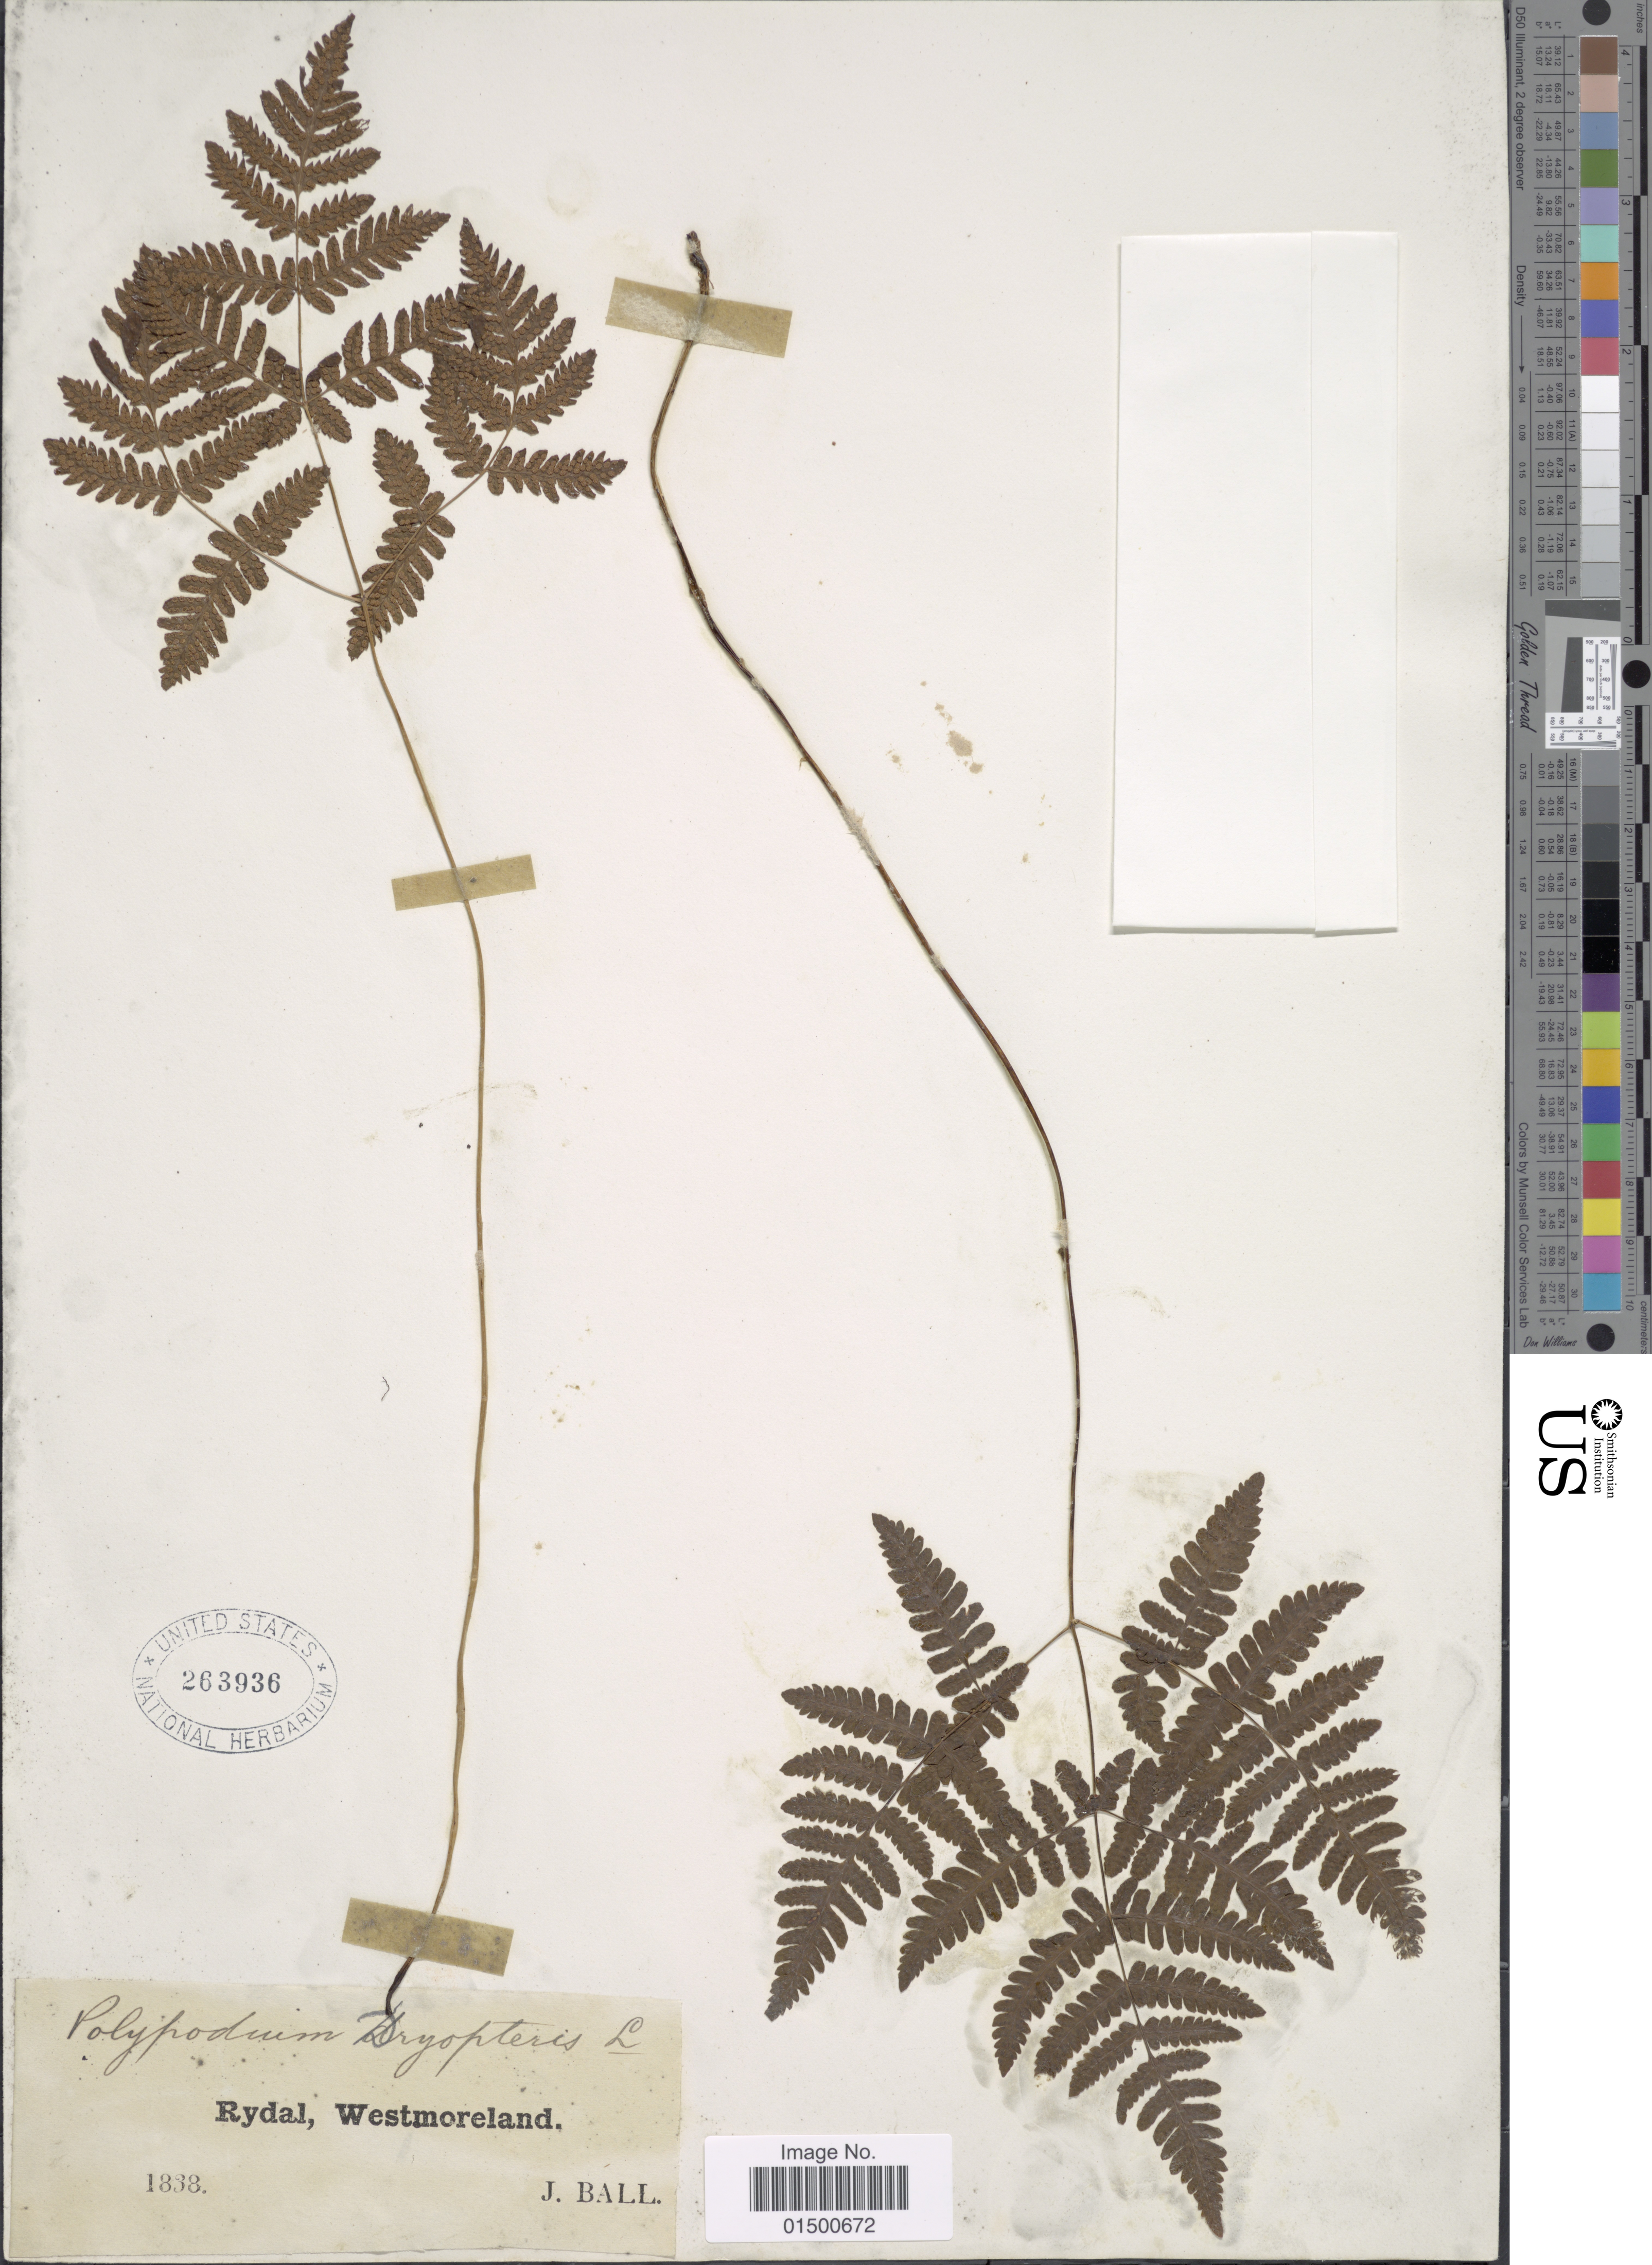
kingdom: Plantae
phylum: Tracheophyta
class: Polypodiopsida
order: Polypodiales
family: Cystopteridaceae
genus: Gymnocarpium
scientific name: Gymnocarpium disjunctum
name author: (Rupr.) Ching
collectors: J. Ball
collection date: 1838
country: Jamaica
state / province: Westmoreland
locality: Rydal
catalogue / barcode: US 263936